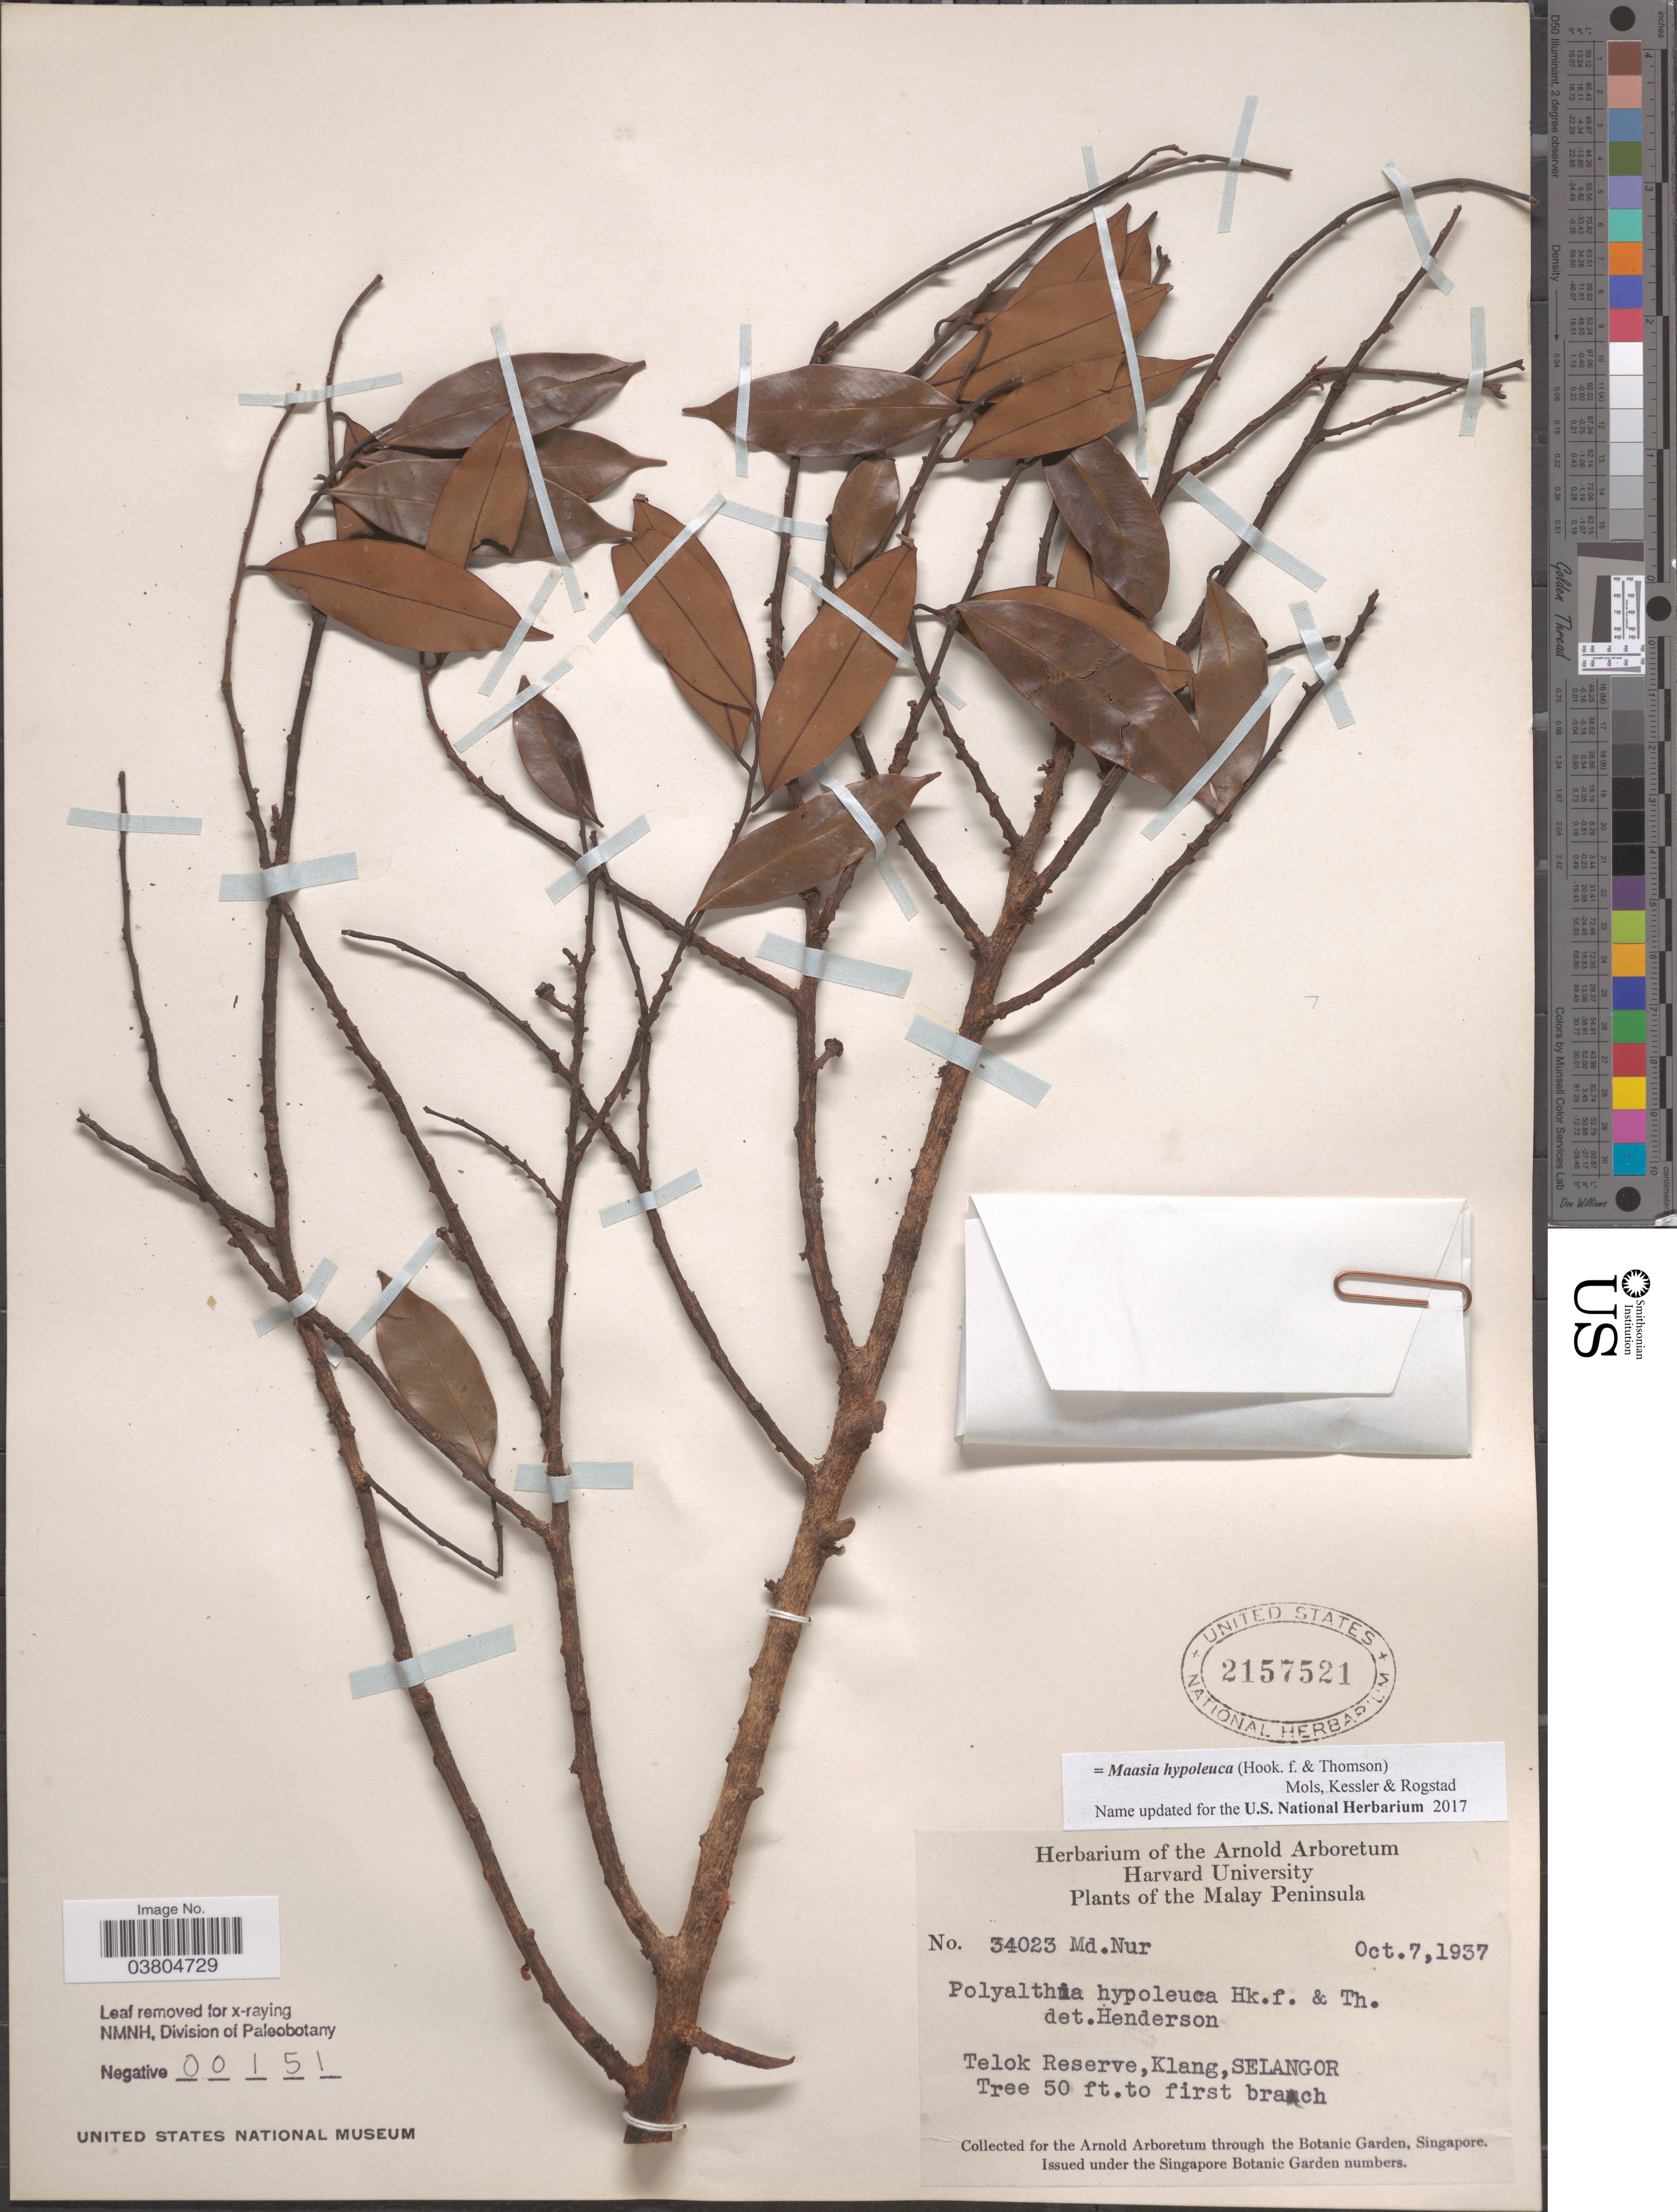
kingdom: Plantae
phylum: Tracheophyta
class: Magnoliopsida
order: Magnoliales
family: Annonaceae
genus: Maasia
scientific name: Maasia hypoleuca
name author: (Hook. f. & Thomson) Mols et al.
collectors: M. Nur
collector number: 34023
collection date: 1937-10-07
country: Malaysia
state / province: Selangor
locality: The Malay Peninsula. Telok Reserve,Klang.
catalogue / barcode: US 2157521